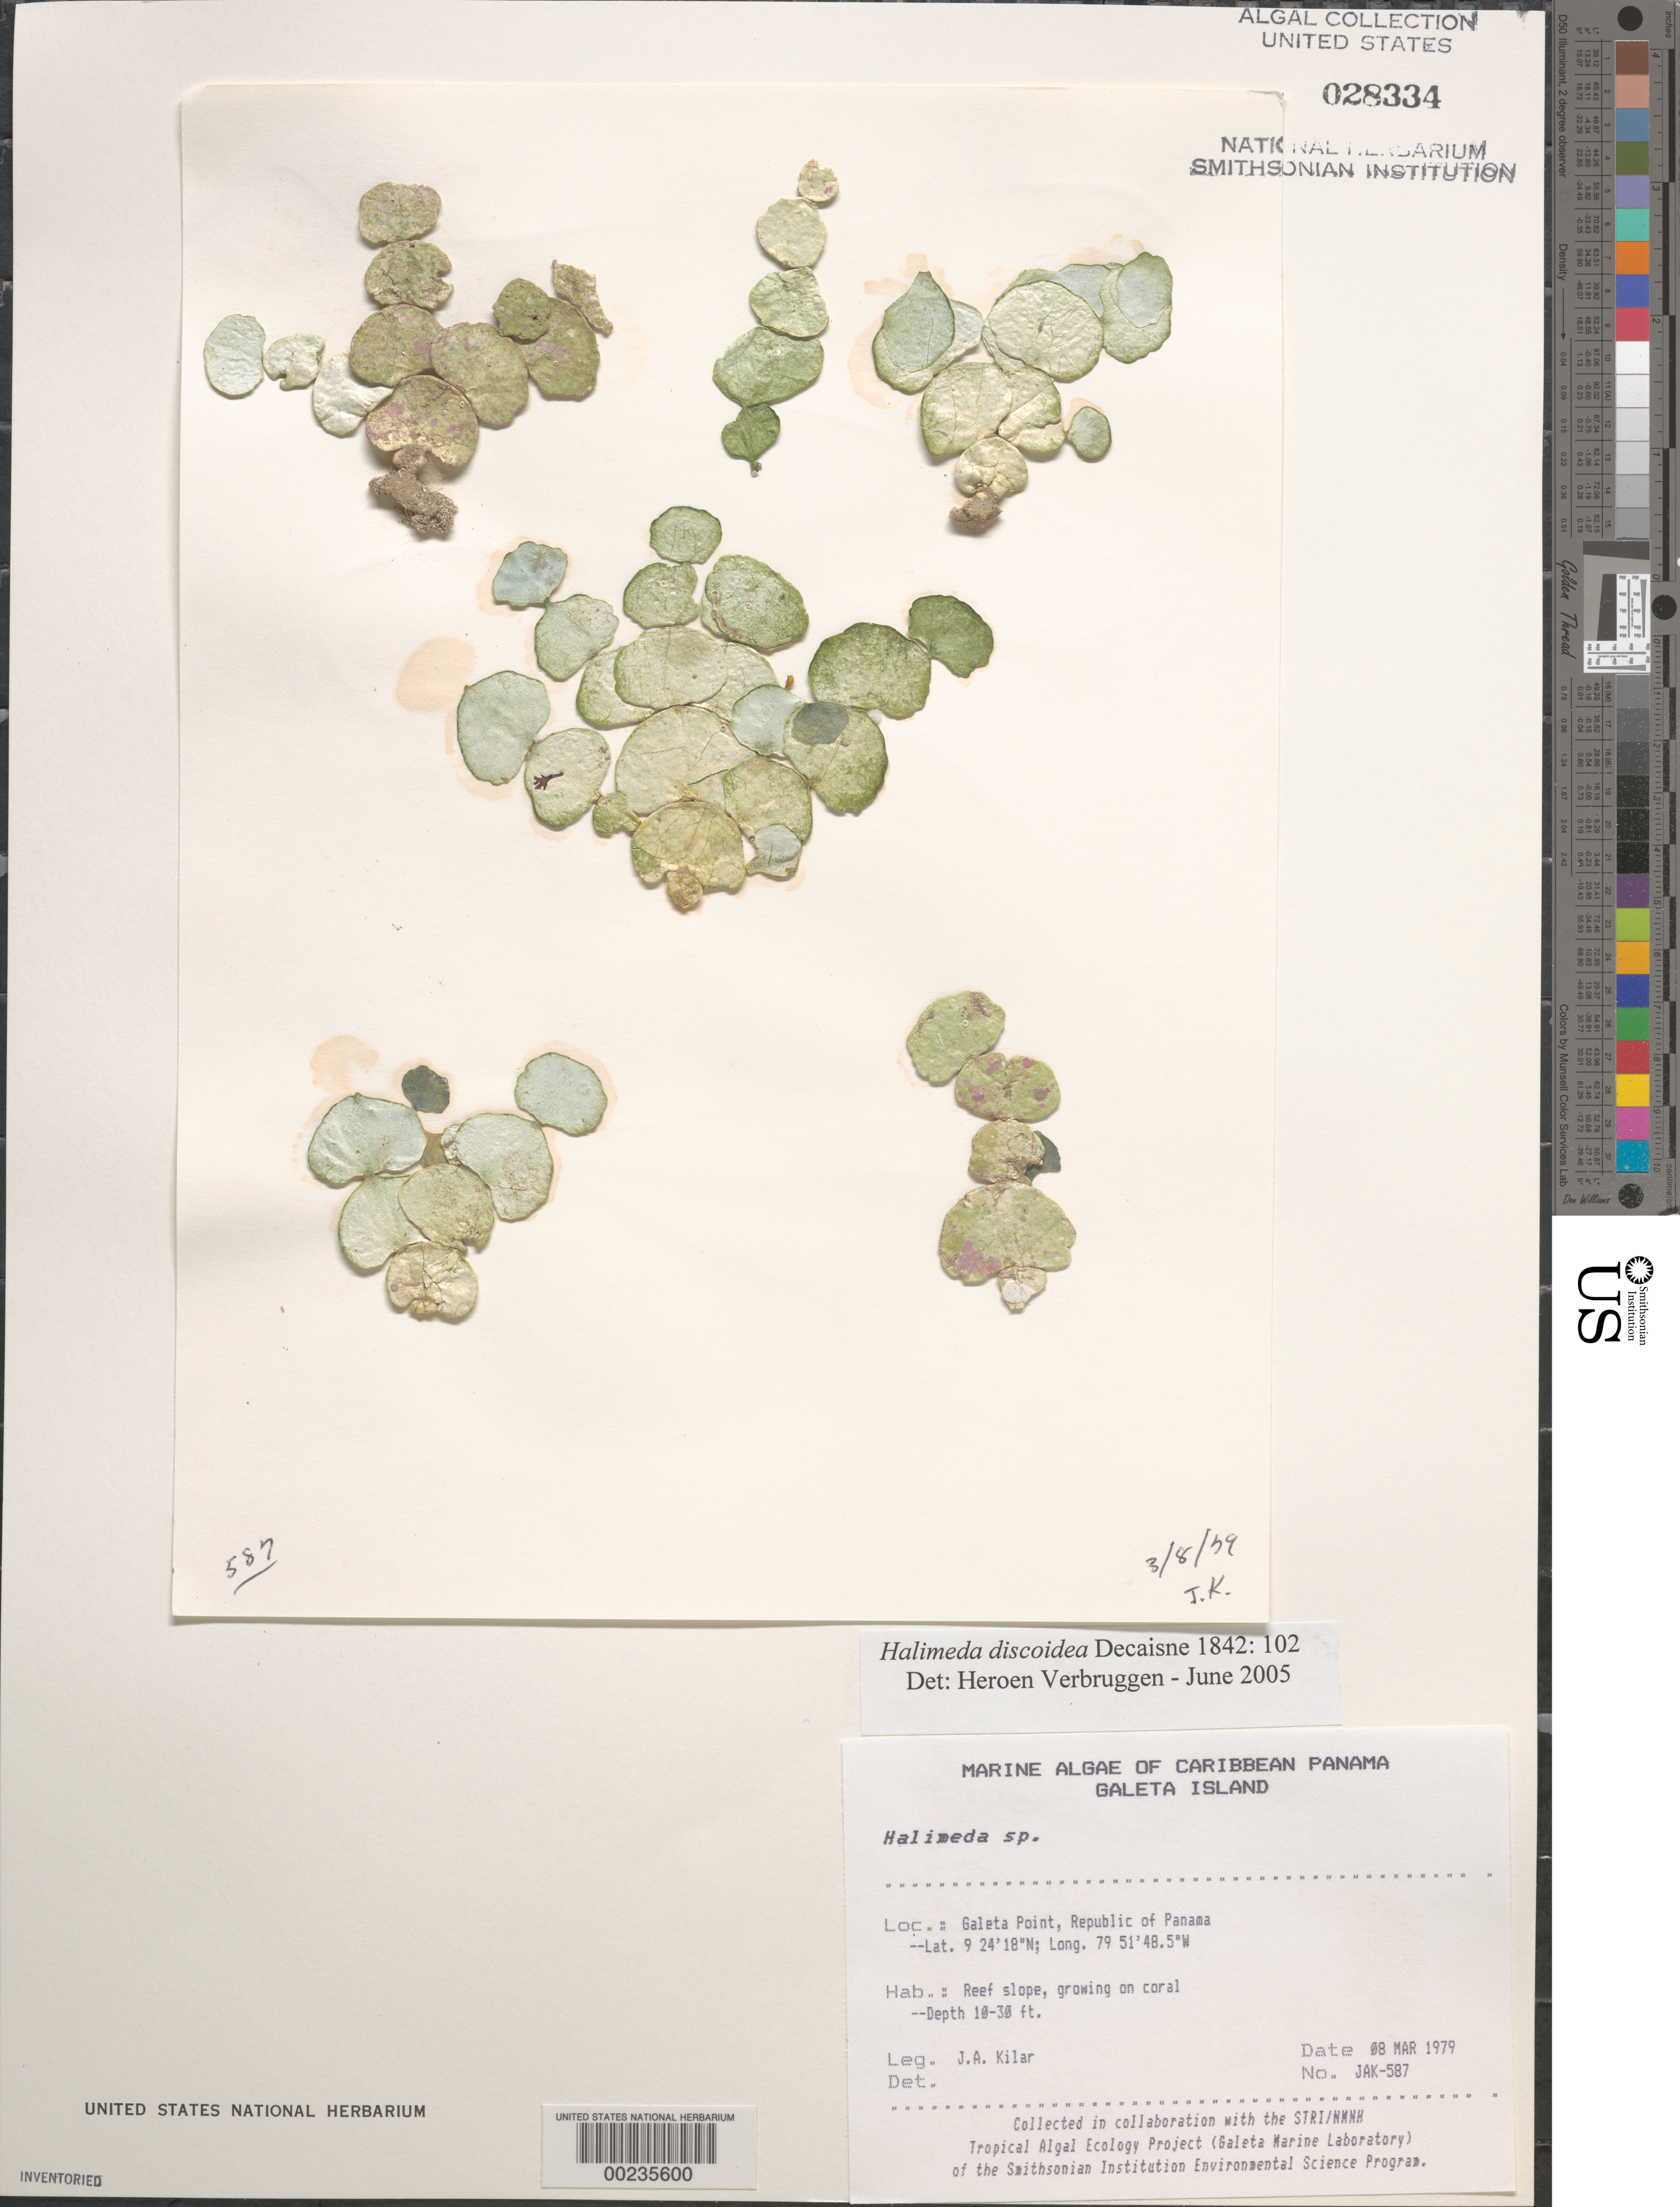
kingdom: Plantae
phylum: Chlorophyta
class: Ulvophyceae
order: Bryopsidales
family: Halimedaceae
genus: Halimeda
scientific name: Halimeda discoidea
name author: Decne.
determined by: Verbruggen, H.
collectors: J. A. Kilar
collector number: JAK-587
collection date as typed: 08 Mar 1979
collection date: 1979-03-08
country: Panama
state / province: Colón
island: Galeta Island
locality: Galeta Point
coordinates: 9 24' 18" N, 79 51' 48.5" W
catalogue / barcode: US 28334